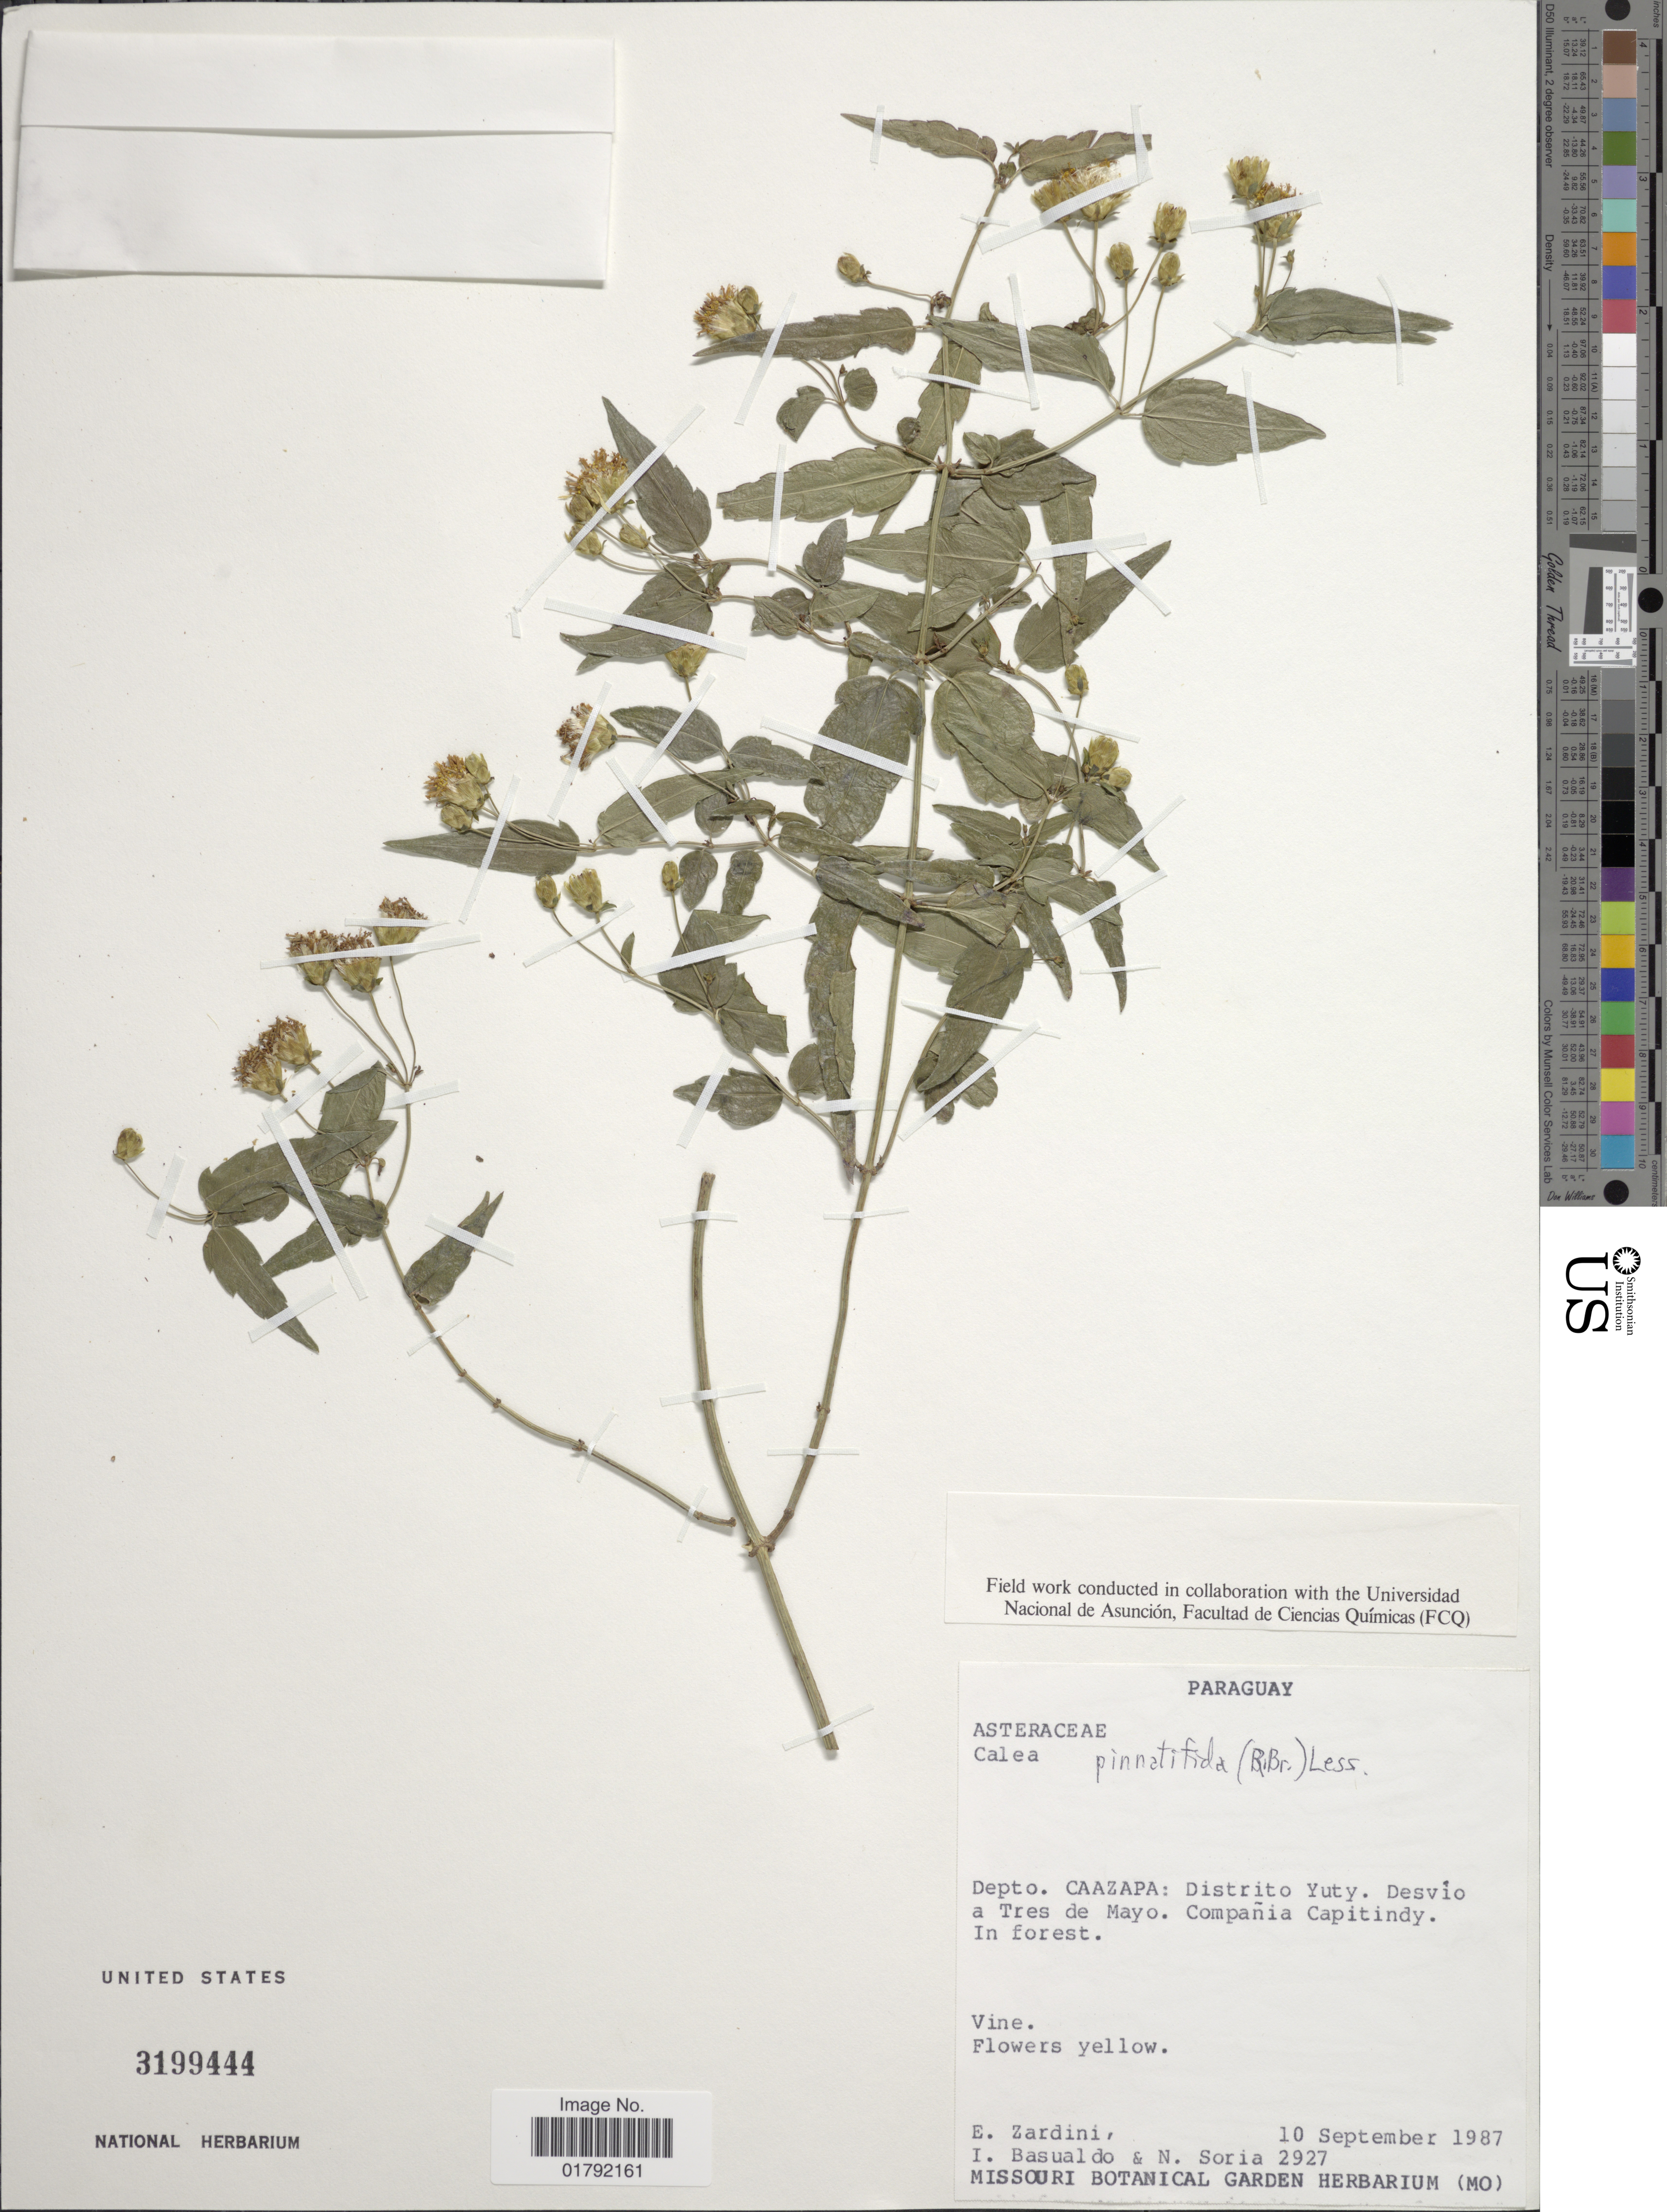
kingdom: Plantae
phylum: Tracheophyta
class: Magnoliopsida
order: Asterales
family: Asteraceae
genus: Calea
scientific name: Calea pinnatifida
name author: Banks ex Steud.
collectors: E. M. Zardini, I. Basualdo & N. Soria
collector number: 2927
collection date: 1987-09-10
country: Paraguay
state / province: Caazapa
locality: Distrito Yuty, Desvio a Tres de Mayo, Compania Capitindy.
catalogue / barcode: US 3199444